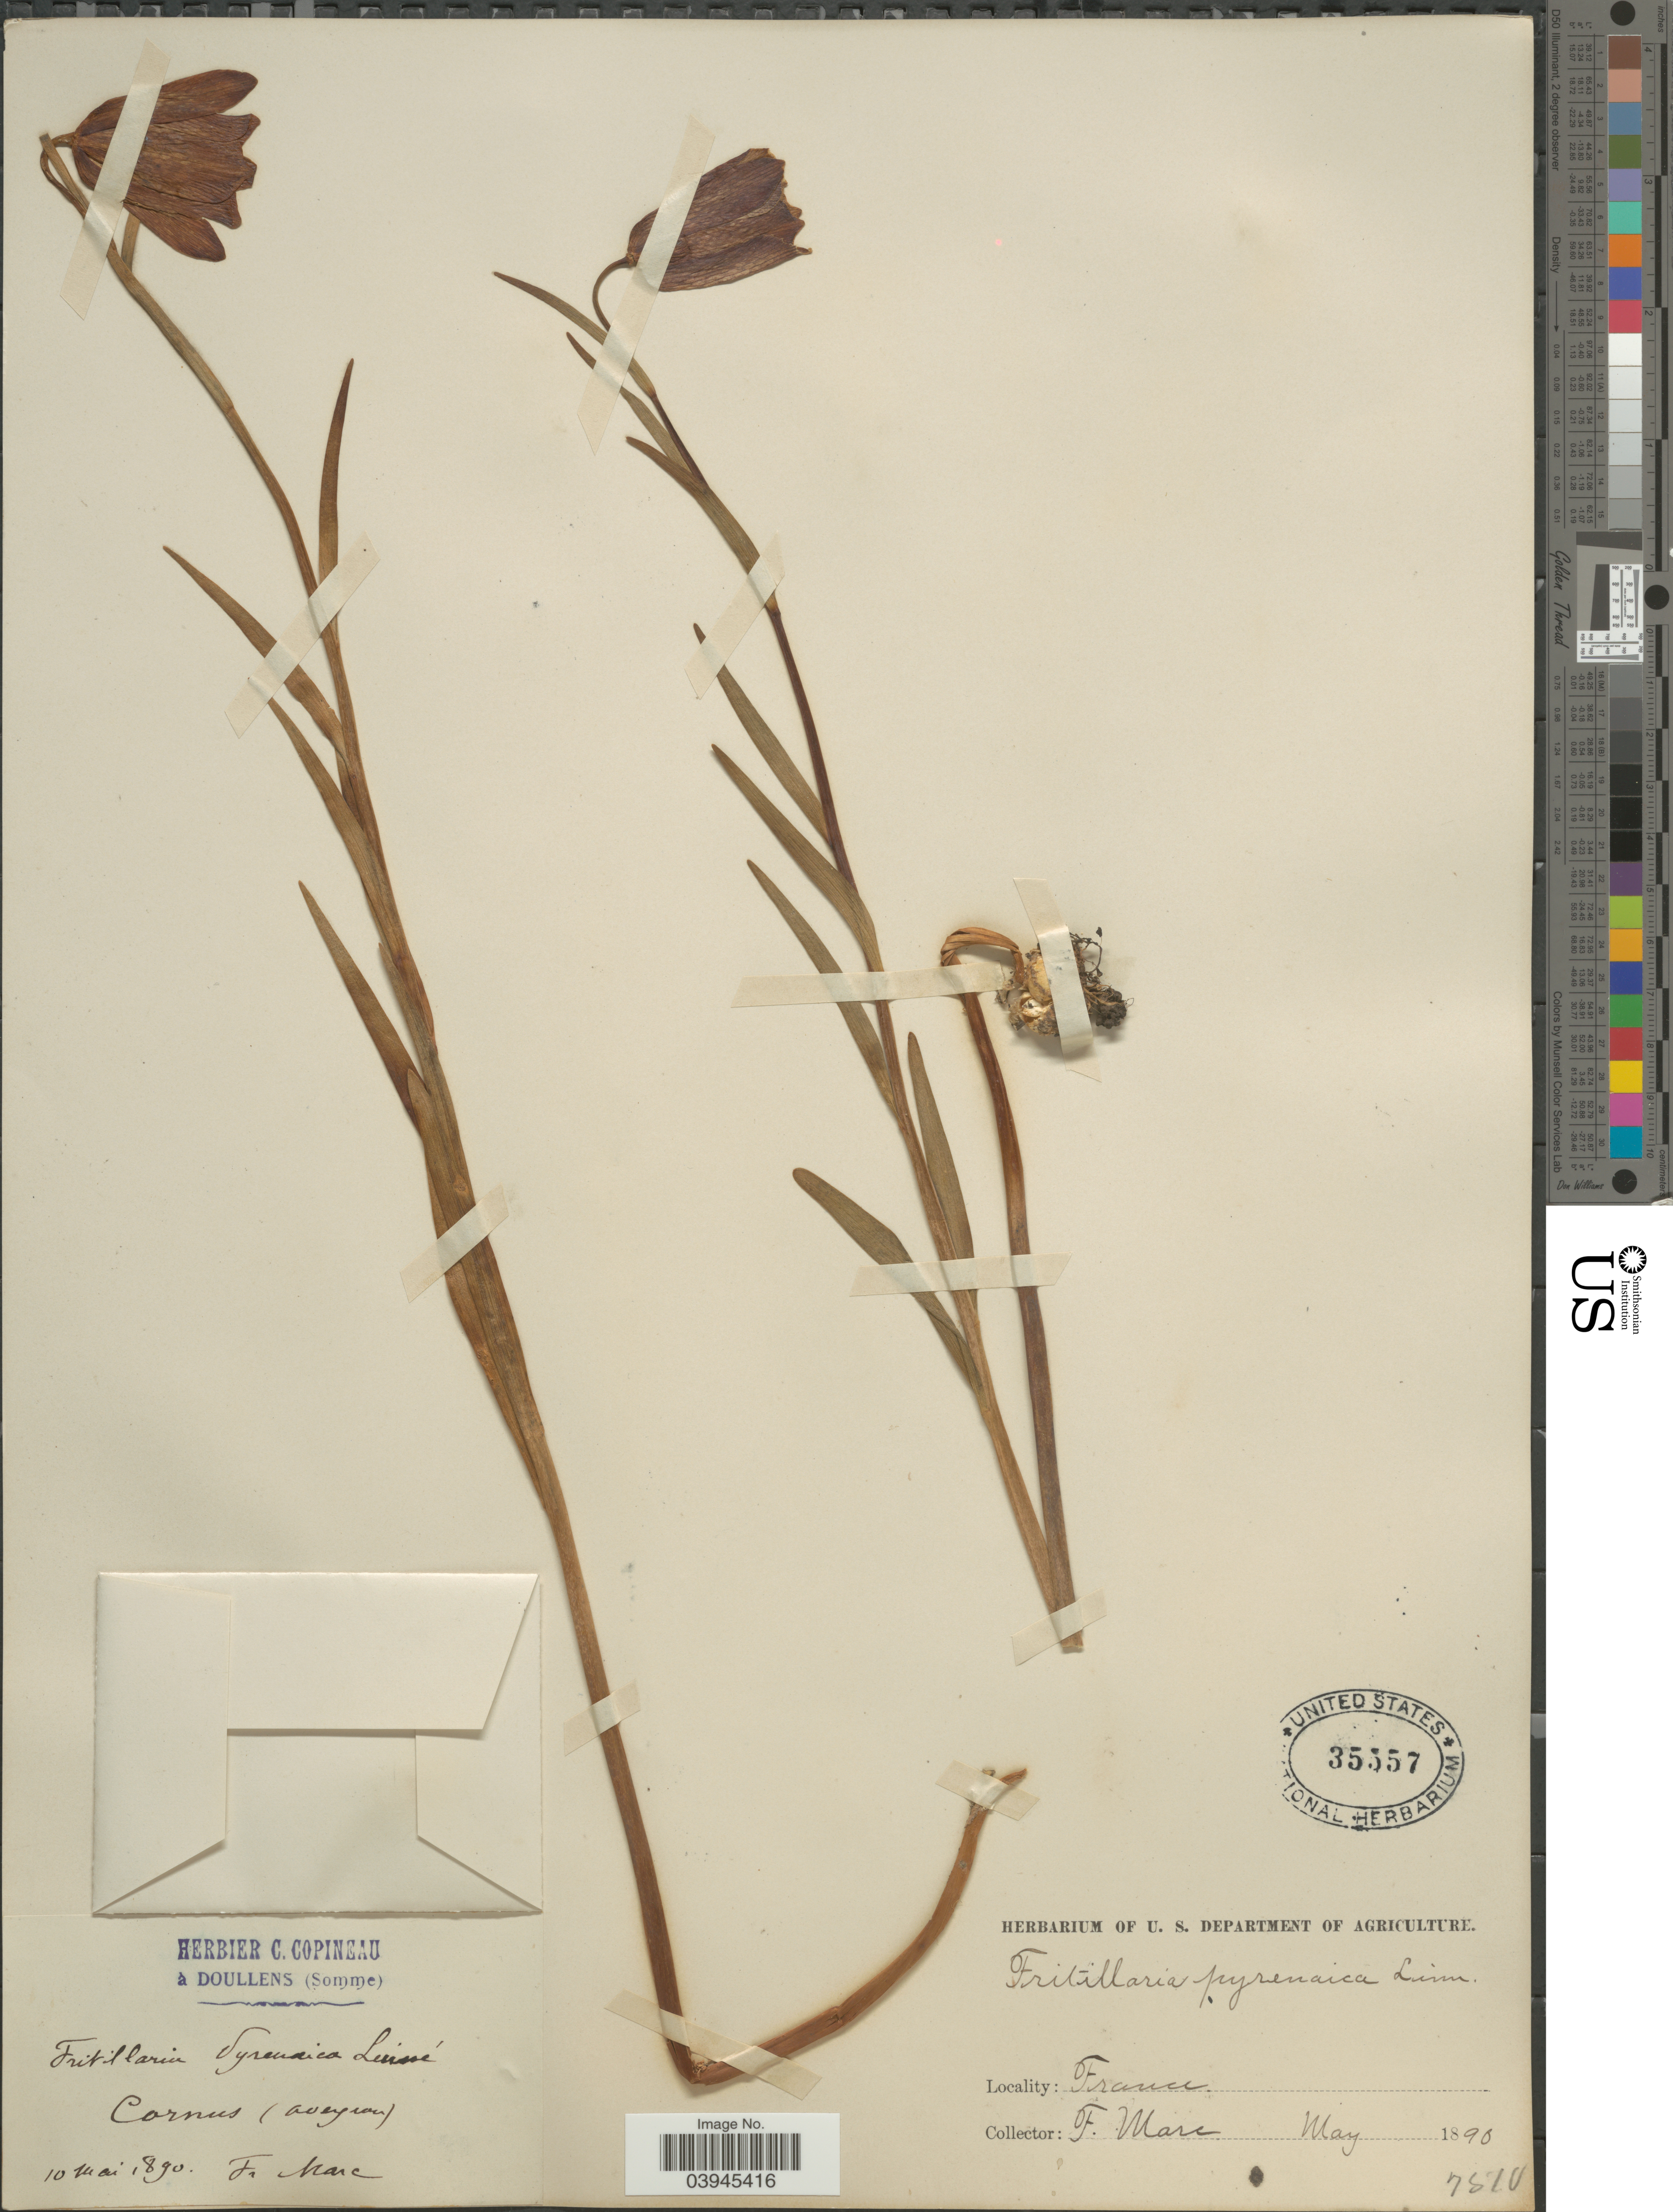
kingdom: Plantae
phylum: Tracheophyta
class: Liliopsida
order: Liliales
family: Liliaceae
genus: Fritillaria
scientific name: Fritillaria pyrenaica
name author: L.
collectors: F. Marc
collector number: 7510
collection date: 1890-05-10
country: France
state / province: Occitanie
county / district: Aveyron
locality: Cornus (Aveyron).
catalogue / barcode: US 35557